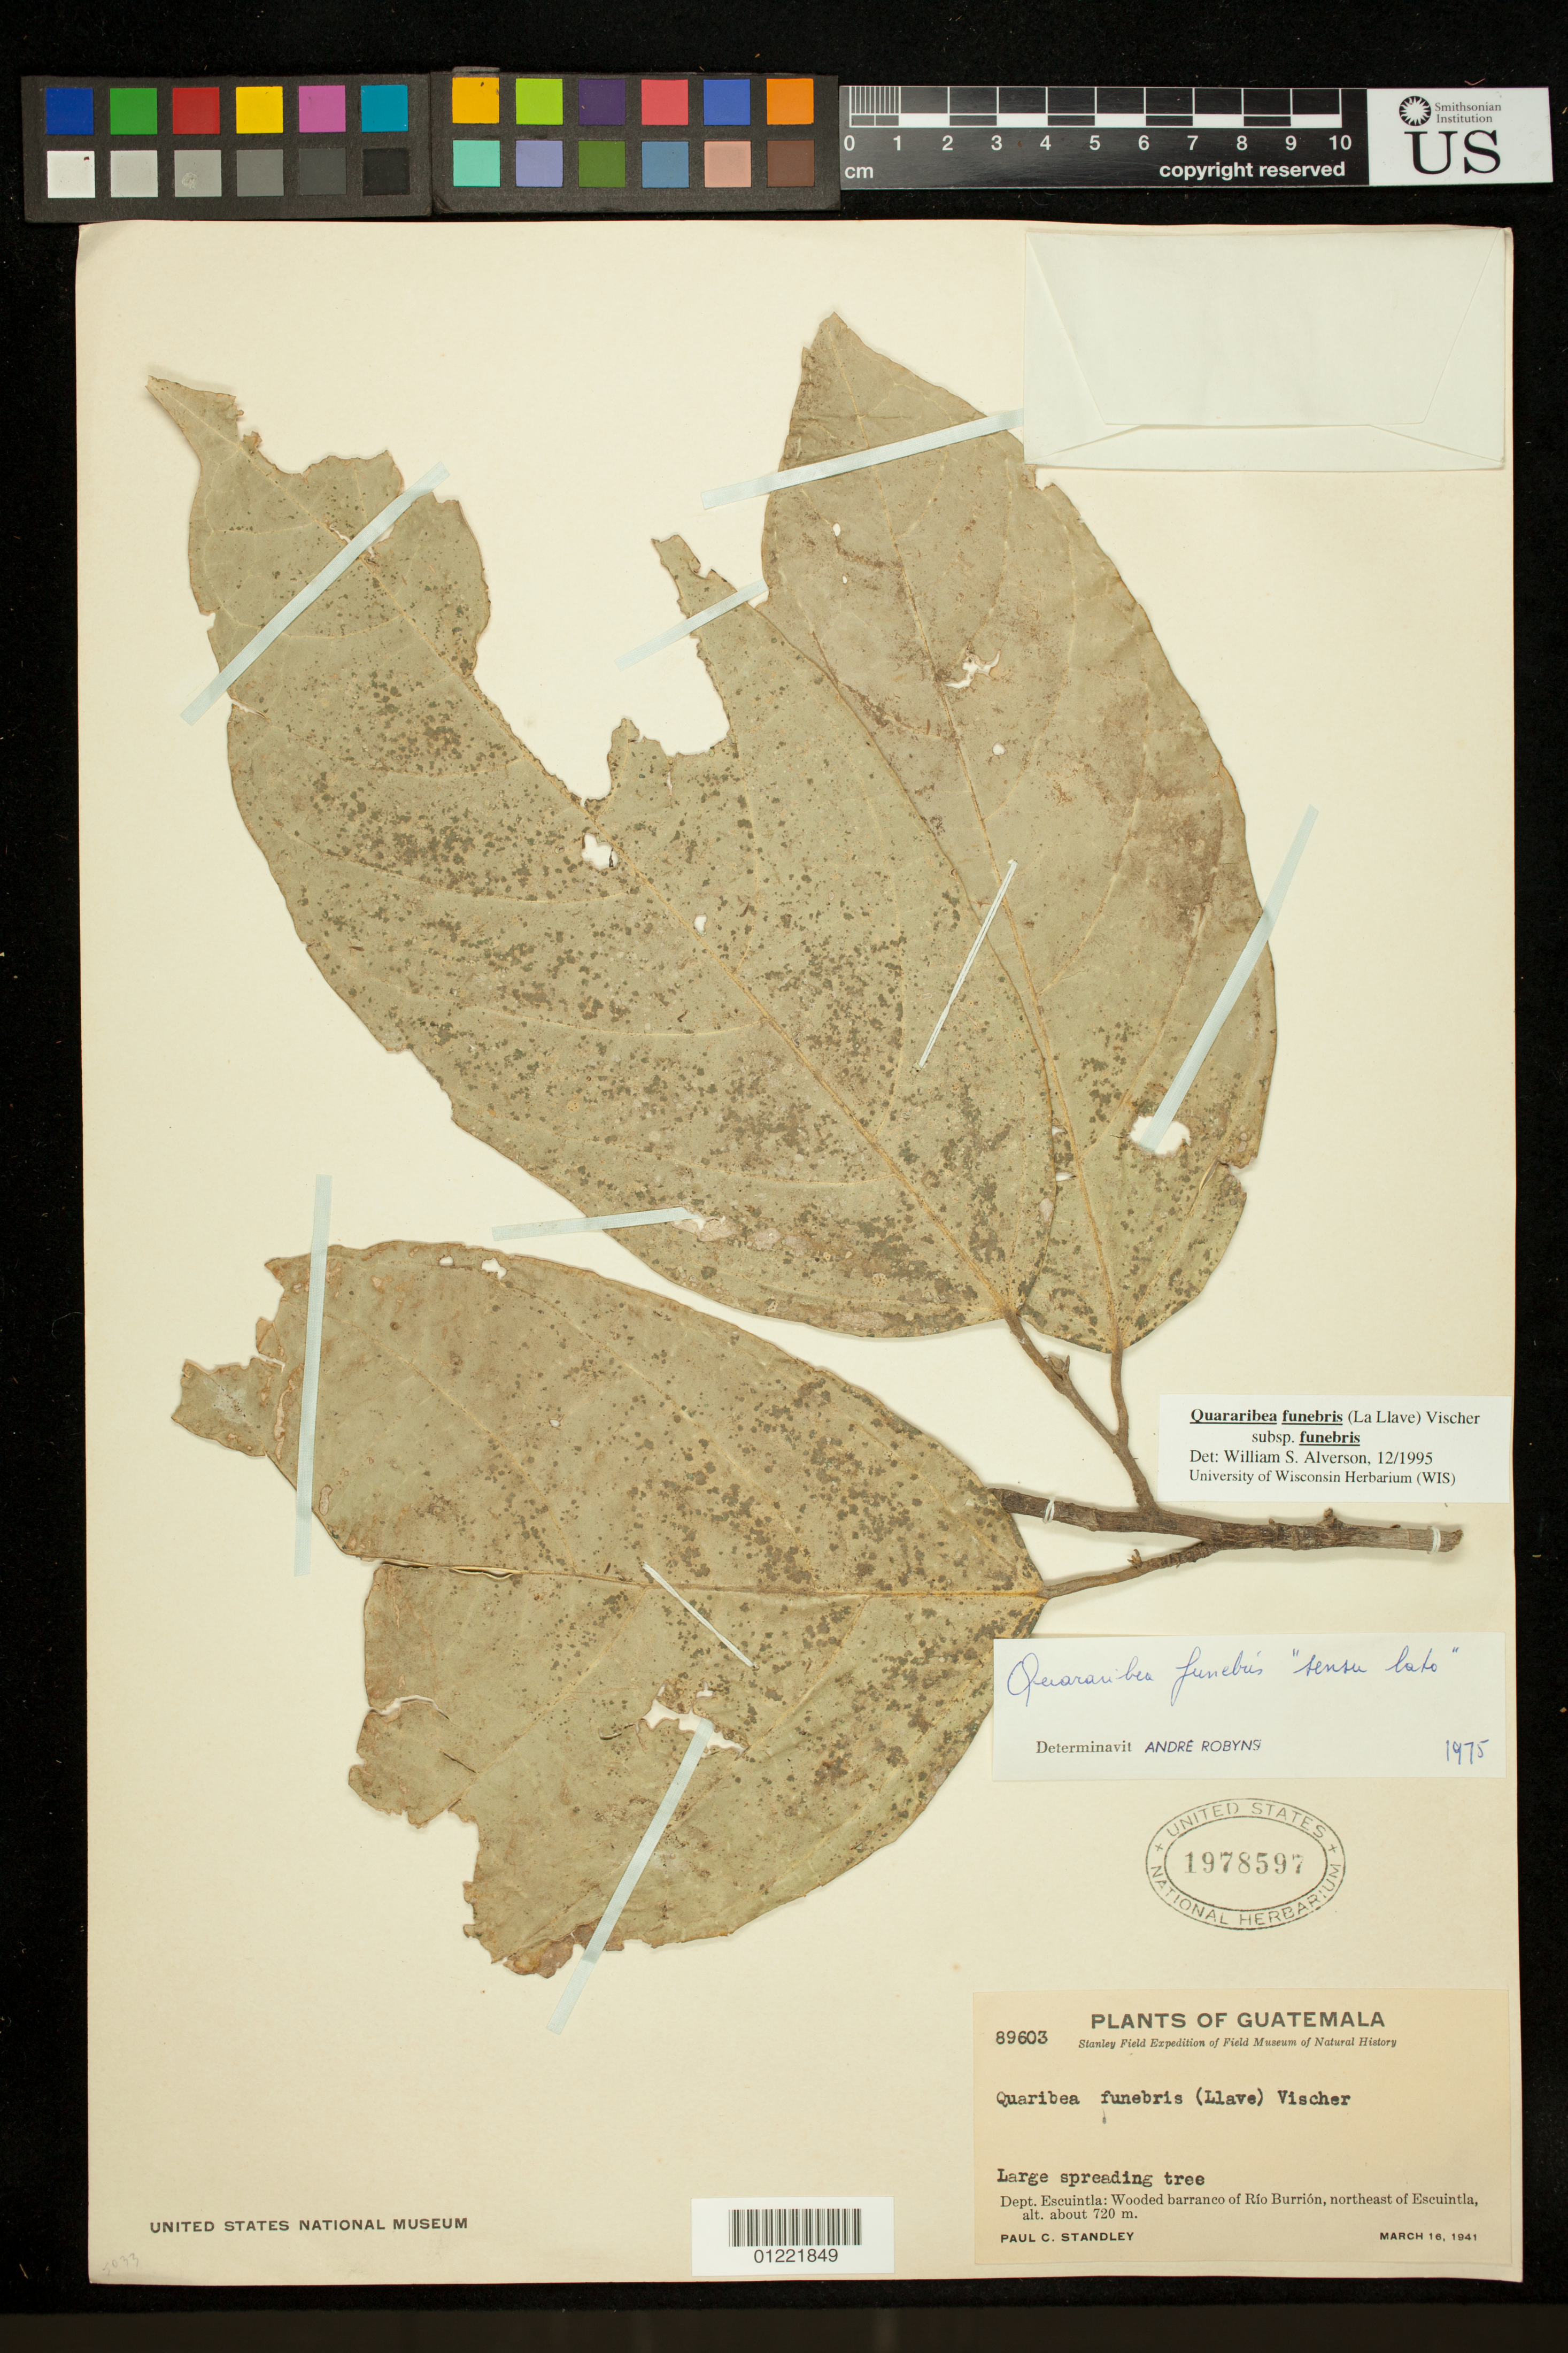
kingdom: Plantae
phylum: Tracheophyta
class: Magnoliopsida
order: Malvales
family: Malvaceae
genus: Quararibea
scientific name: Quararibea funebris subsp. funebris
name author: (La Llave) Vischer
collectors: P. C. Standley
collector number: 89603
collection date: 1941-03-16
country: Guatemala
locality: Wooded barranco of Rio Burrion, northeast of Escuintla.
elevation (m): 720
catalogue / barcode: US 1978597